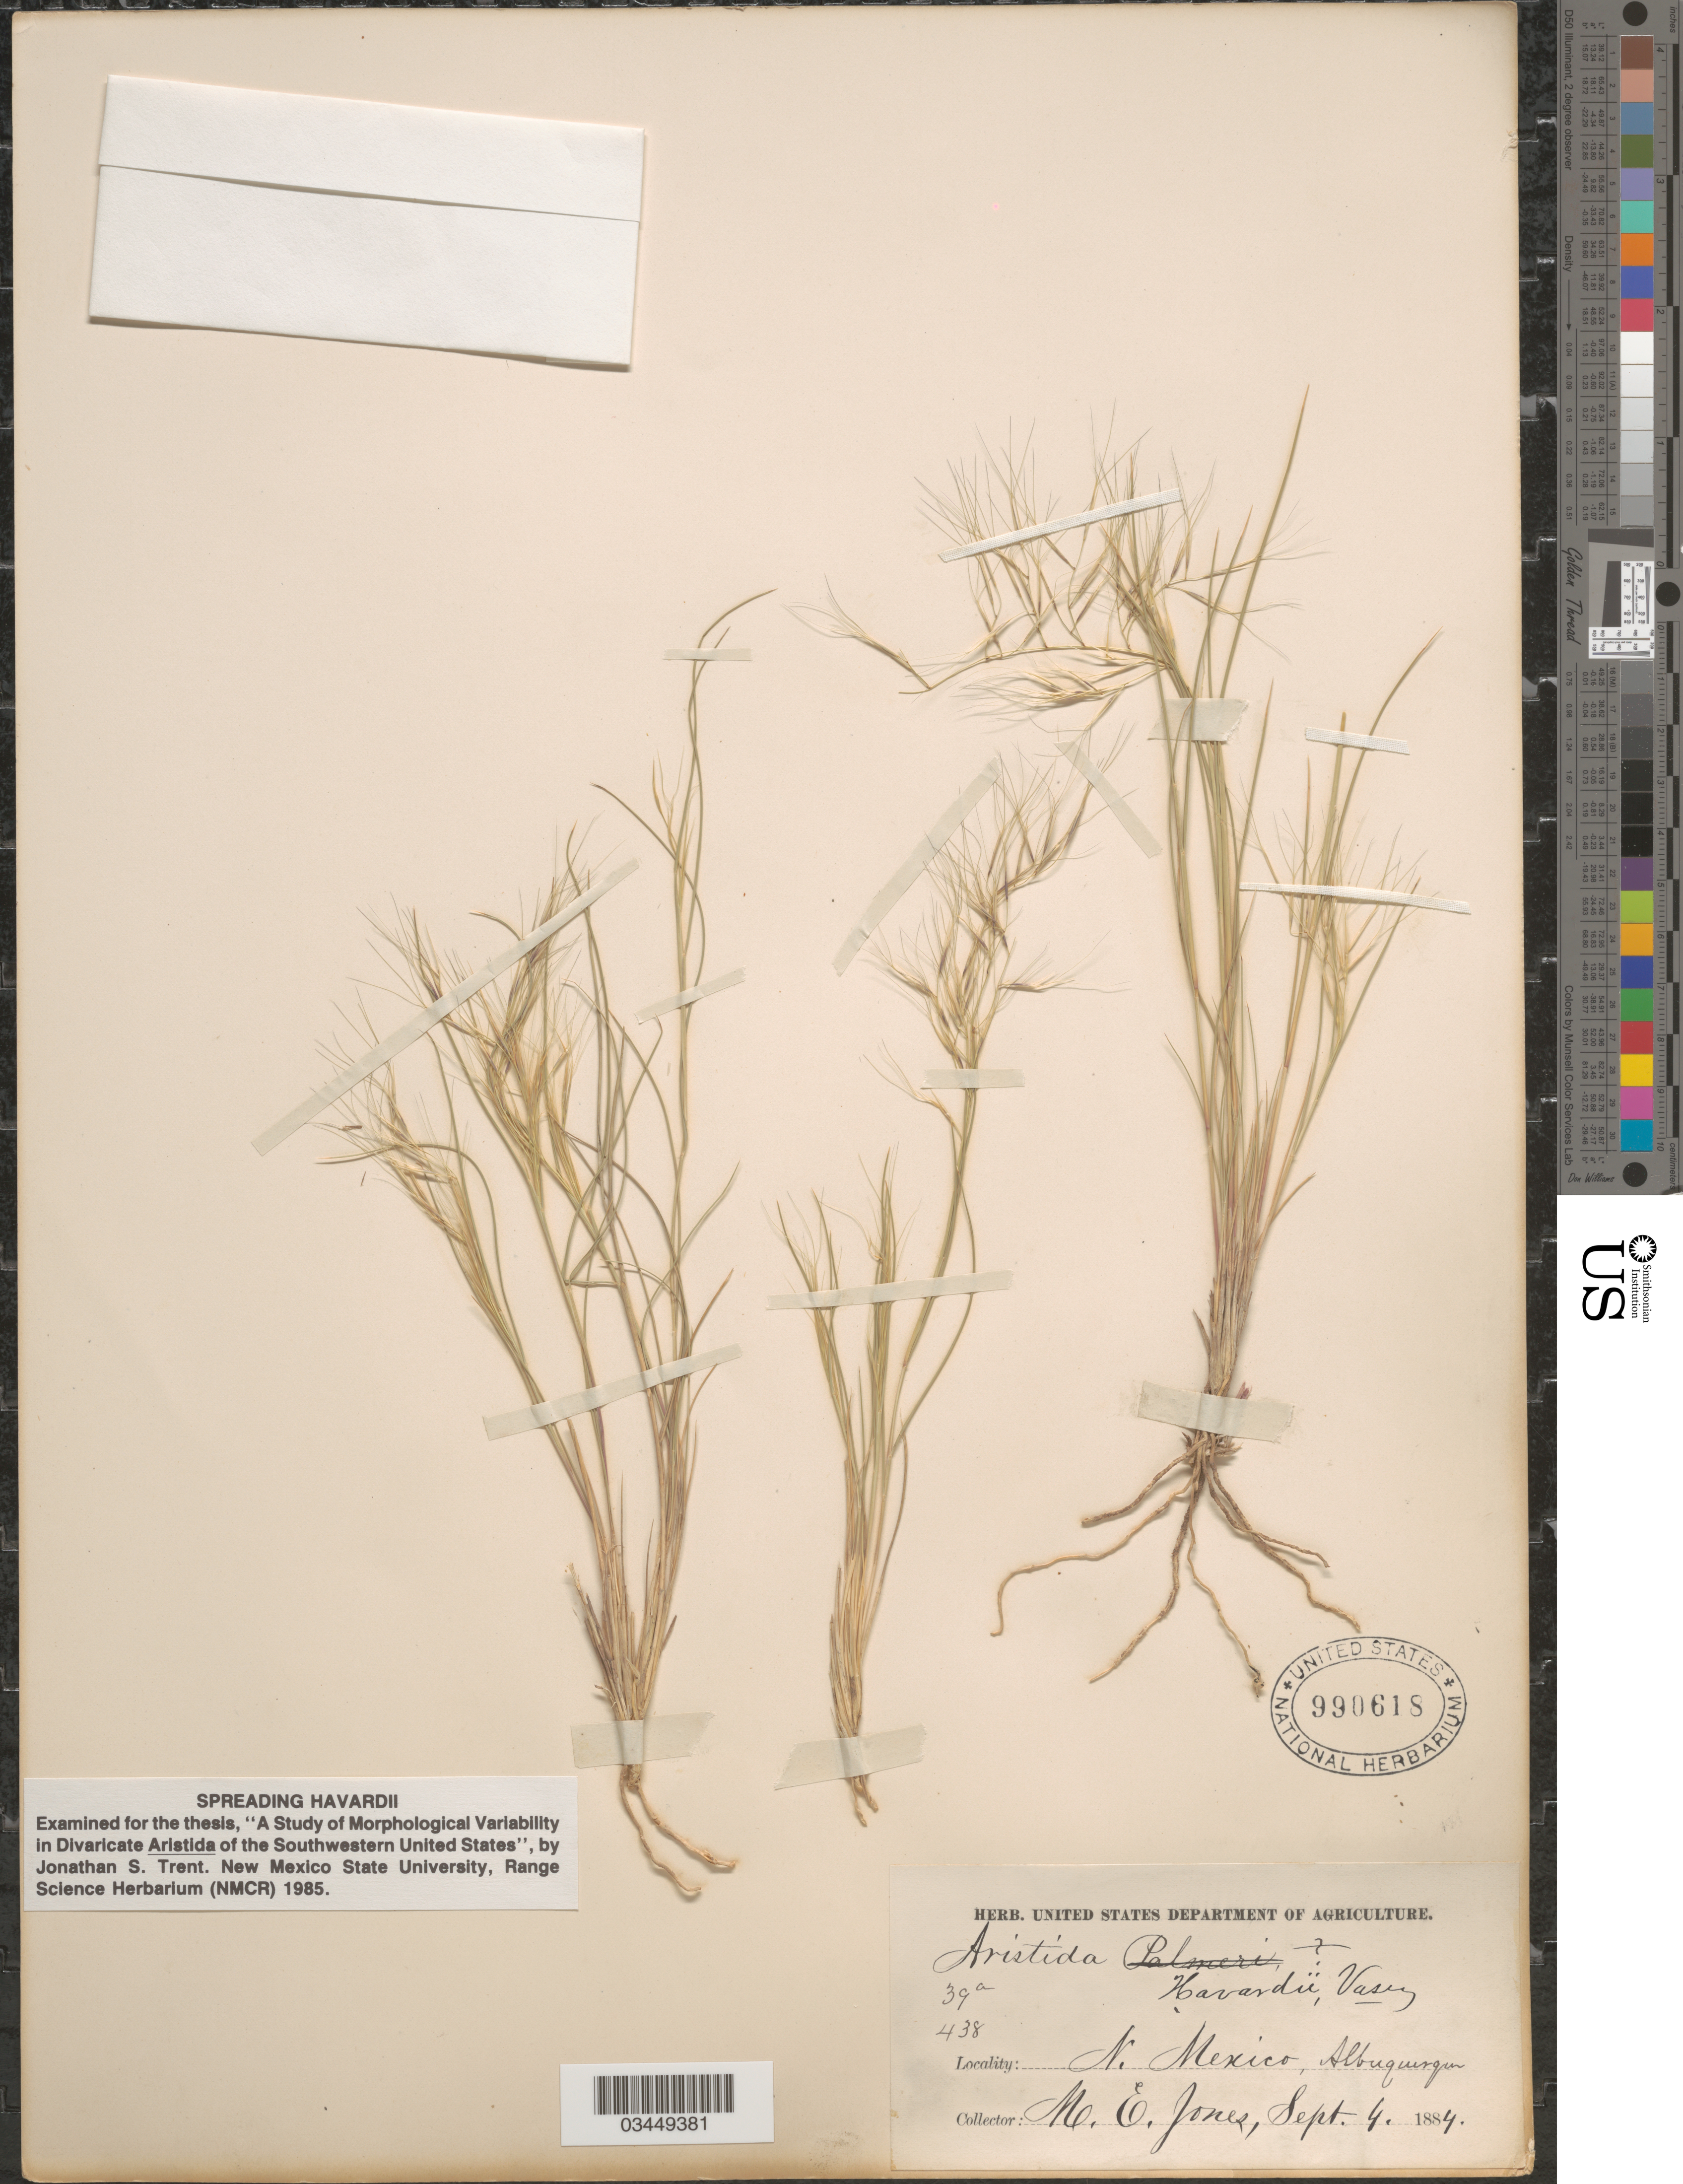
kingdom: Plantae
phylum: Tracheophyta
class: Liliopsida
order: Poales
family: Poaceae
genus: Aristida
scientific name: Aristida havardii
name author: Vasey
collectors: M. E. Jones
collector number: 39a/438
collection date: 1884-09-04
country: United States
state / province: New Mexico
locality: Albuquerque.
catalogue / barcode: US 990618